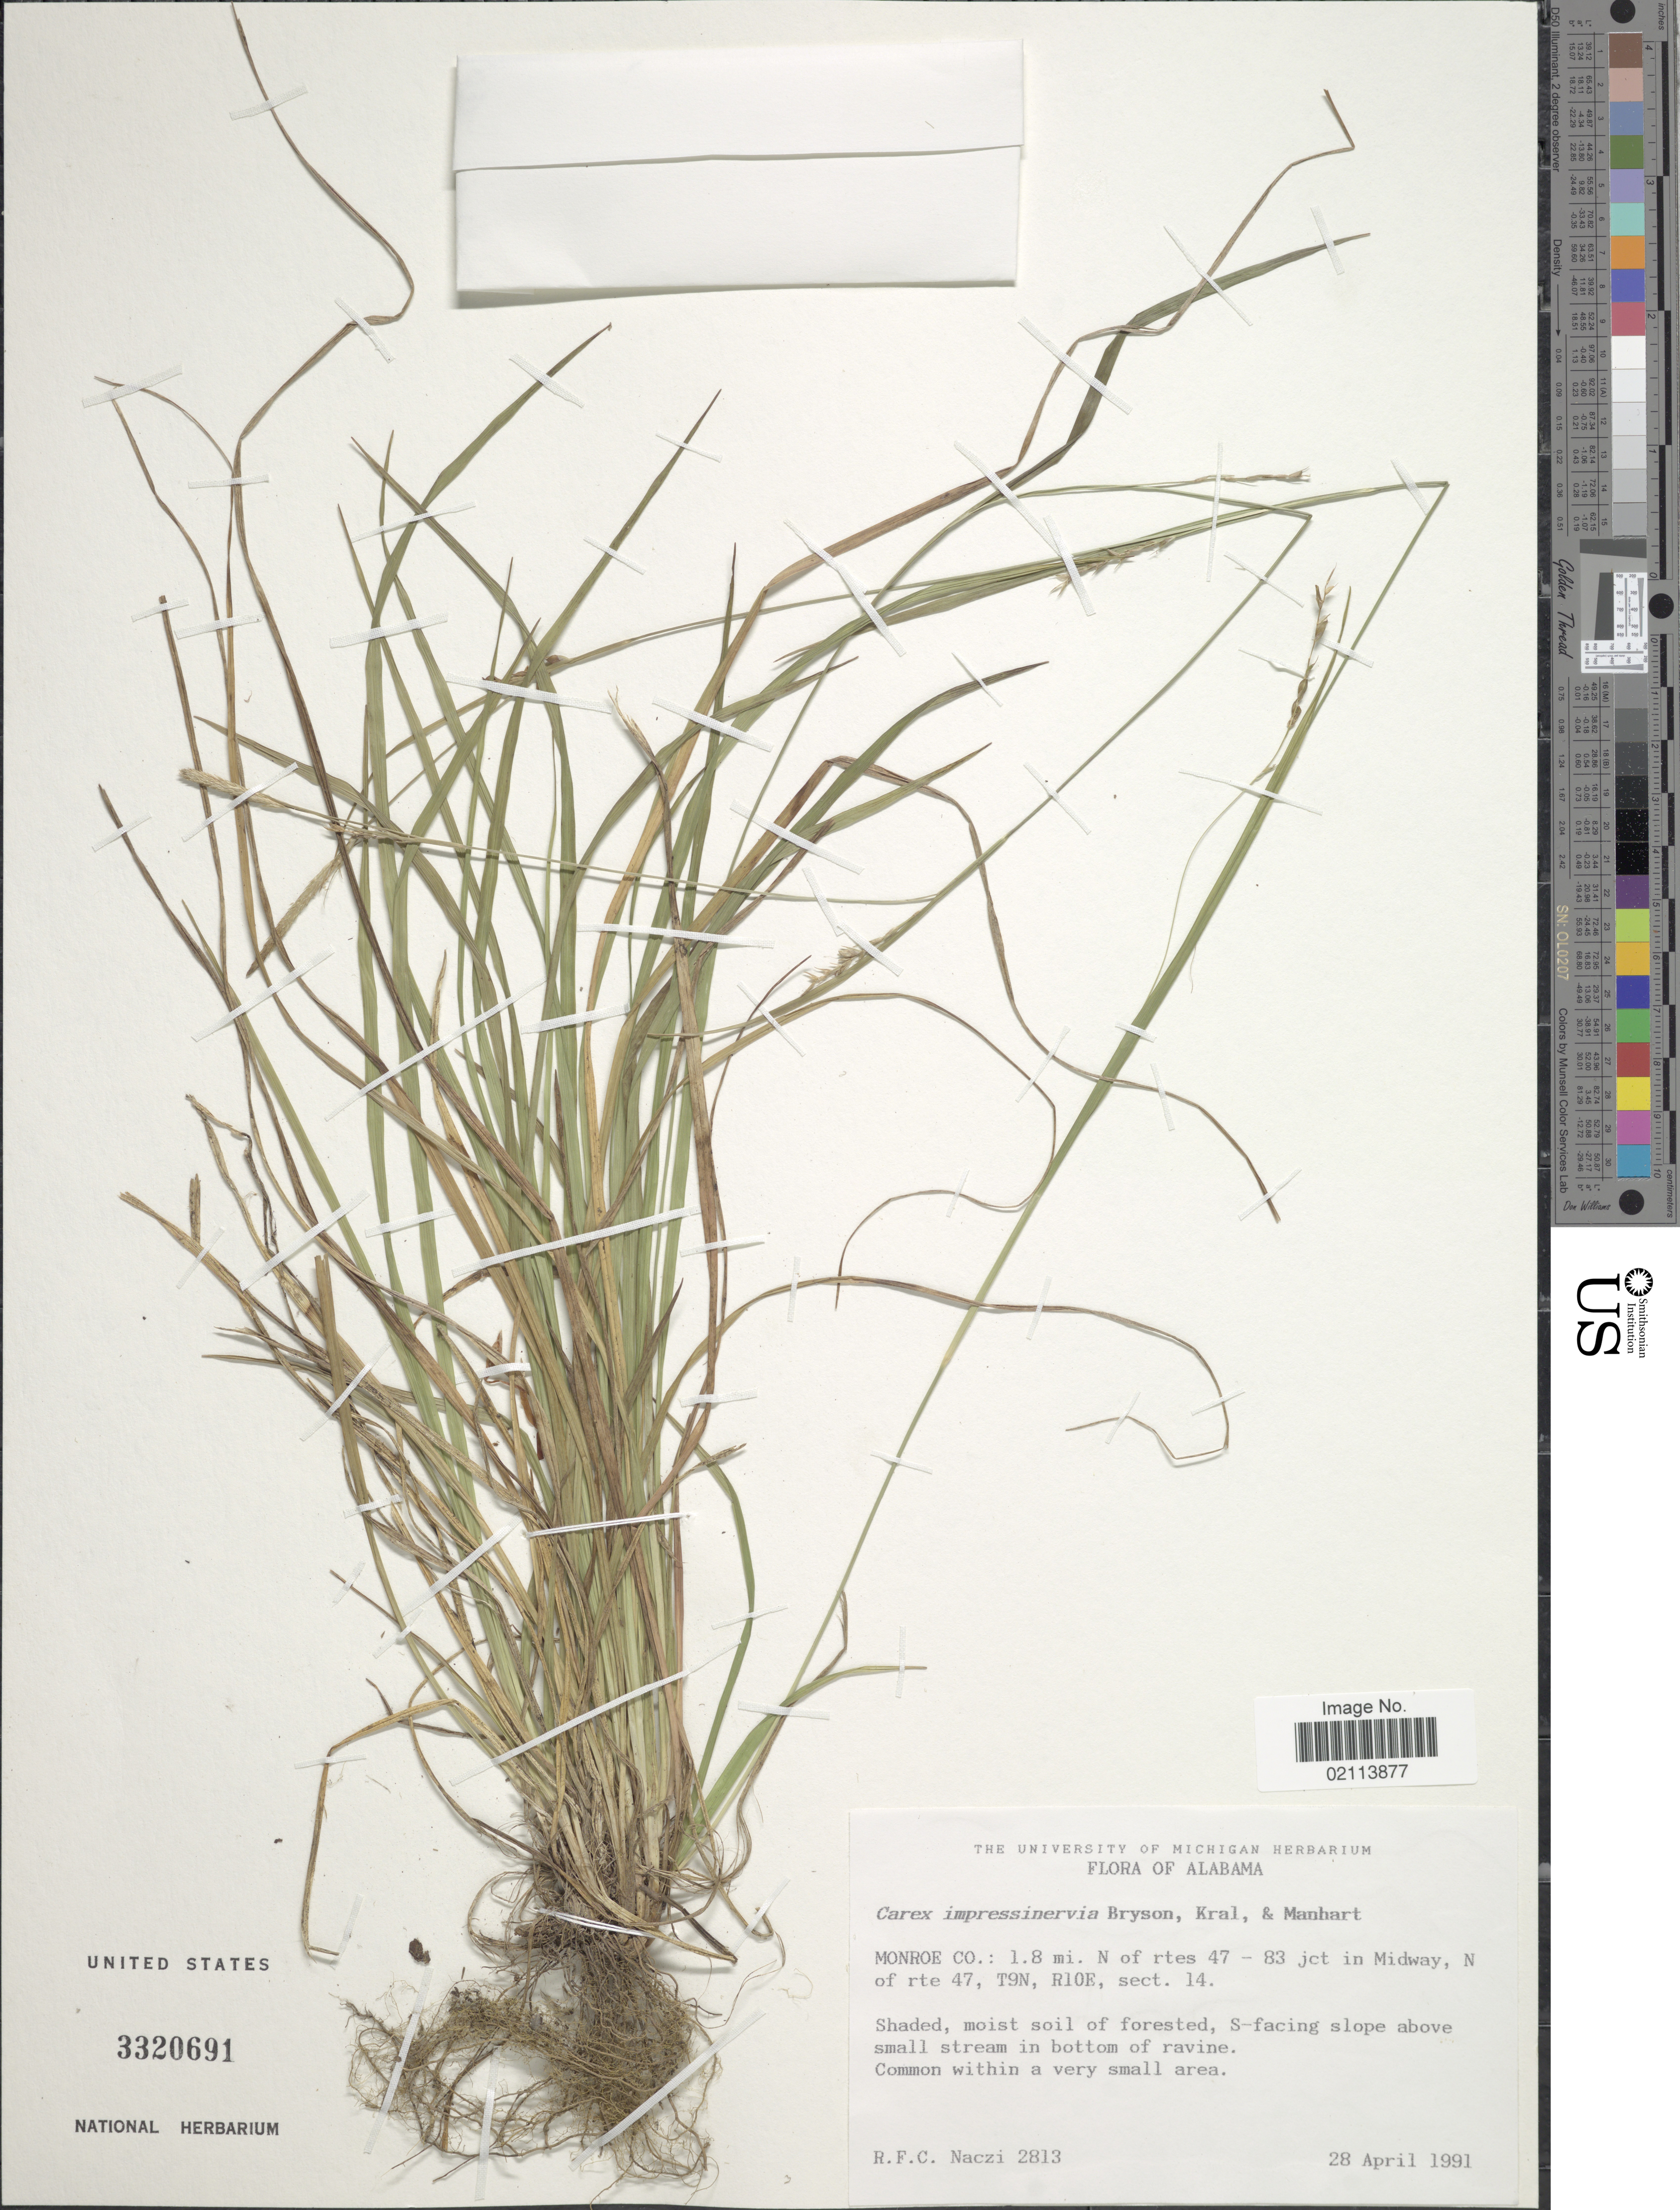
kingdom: Plantae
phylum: Tracheophyta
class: Liliopsida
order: Poales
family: Cyperaceae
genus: Carex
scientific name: Carex impressinervia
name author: Bryson et al.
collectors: R. F. C. Naczi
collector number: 2813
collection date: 1991-04-28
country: United States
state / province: Alabama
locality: Monroe Co.: 1.8 mi. N of rtes 47 - 83 jct in Midway, N of rte 47, T9N, R10E, sect. 14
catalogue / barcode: US 3320691